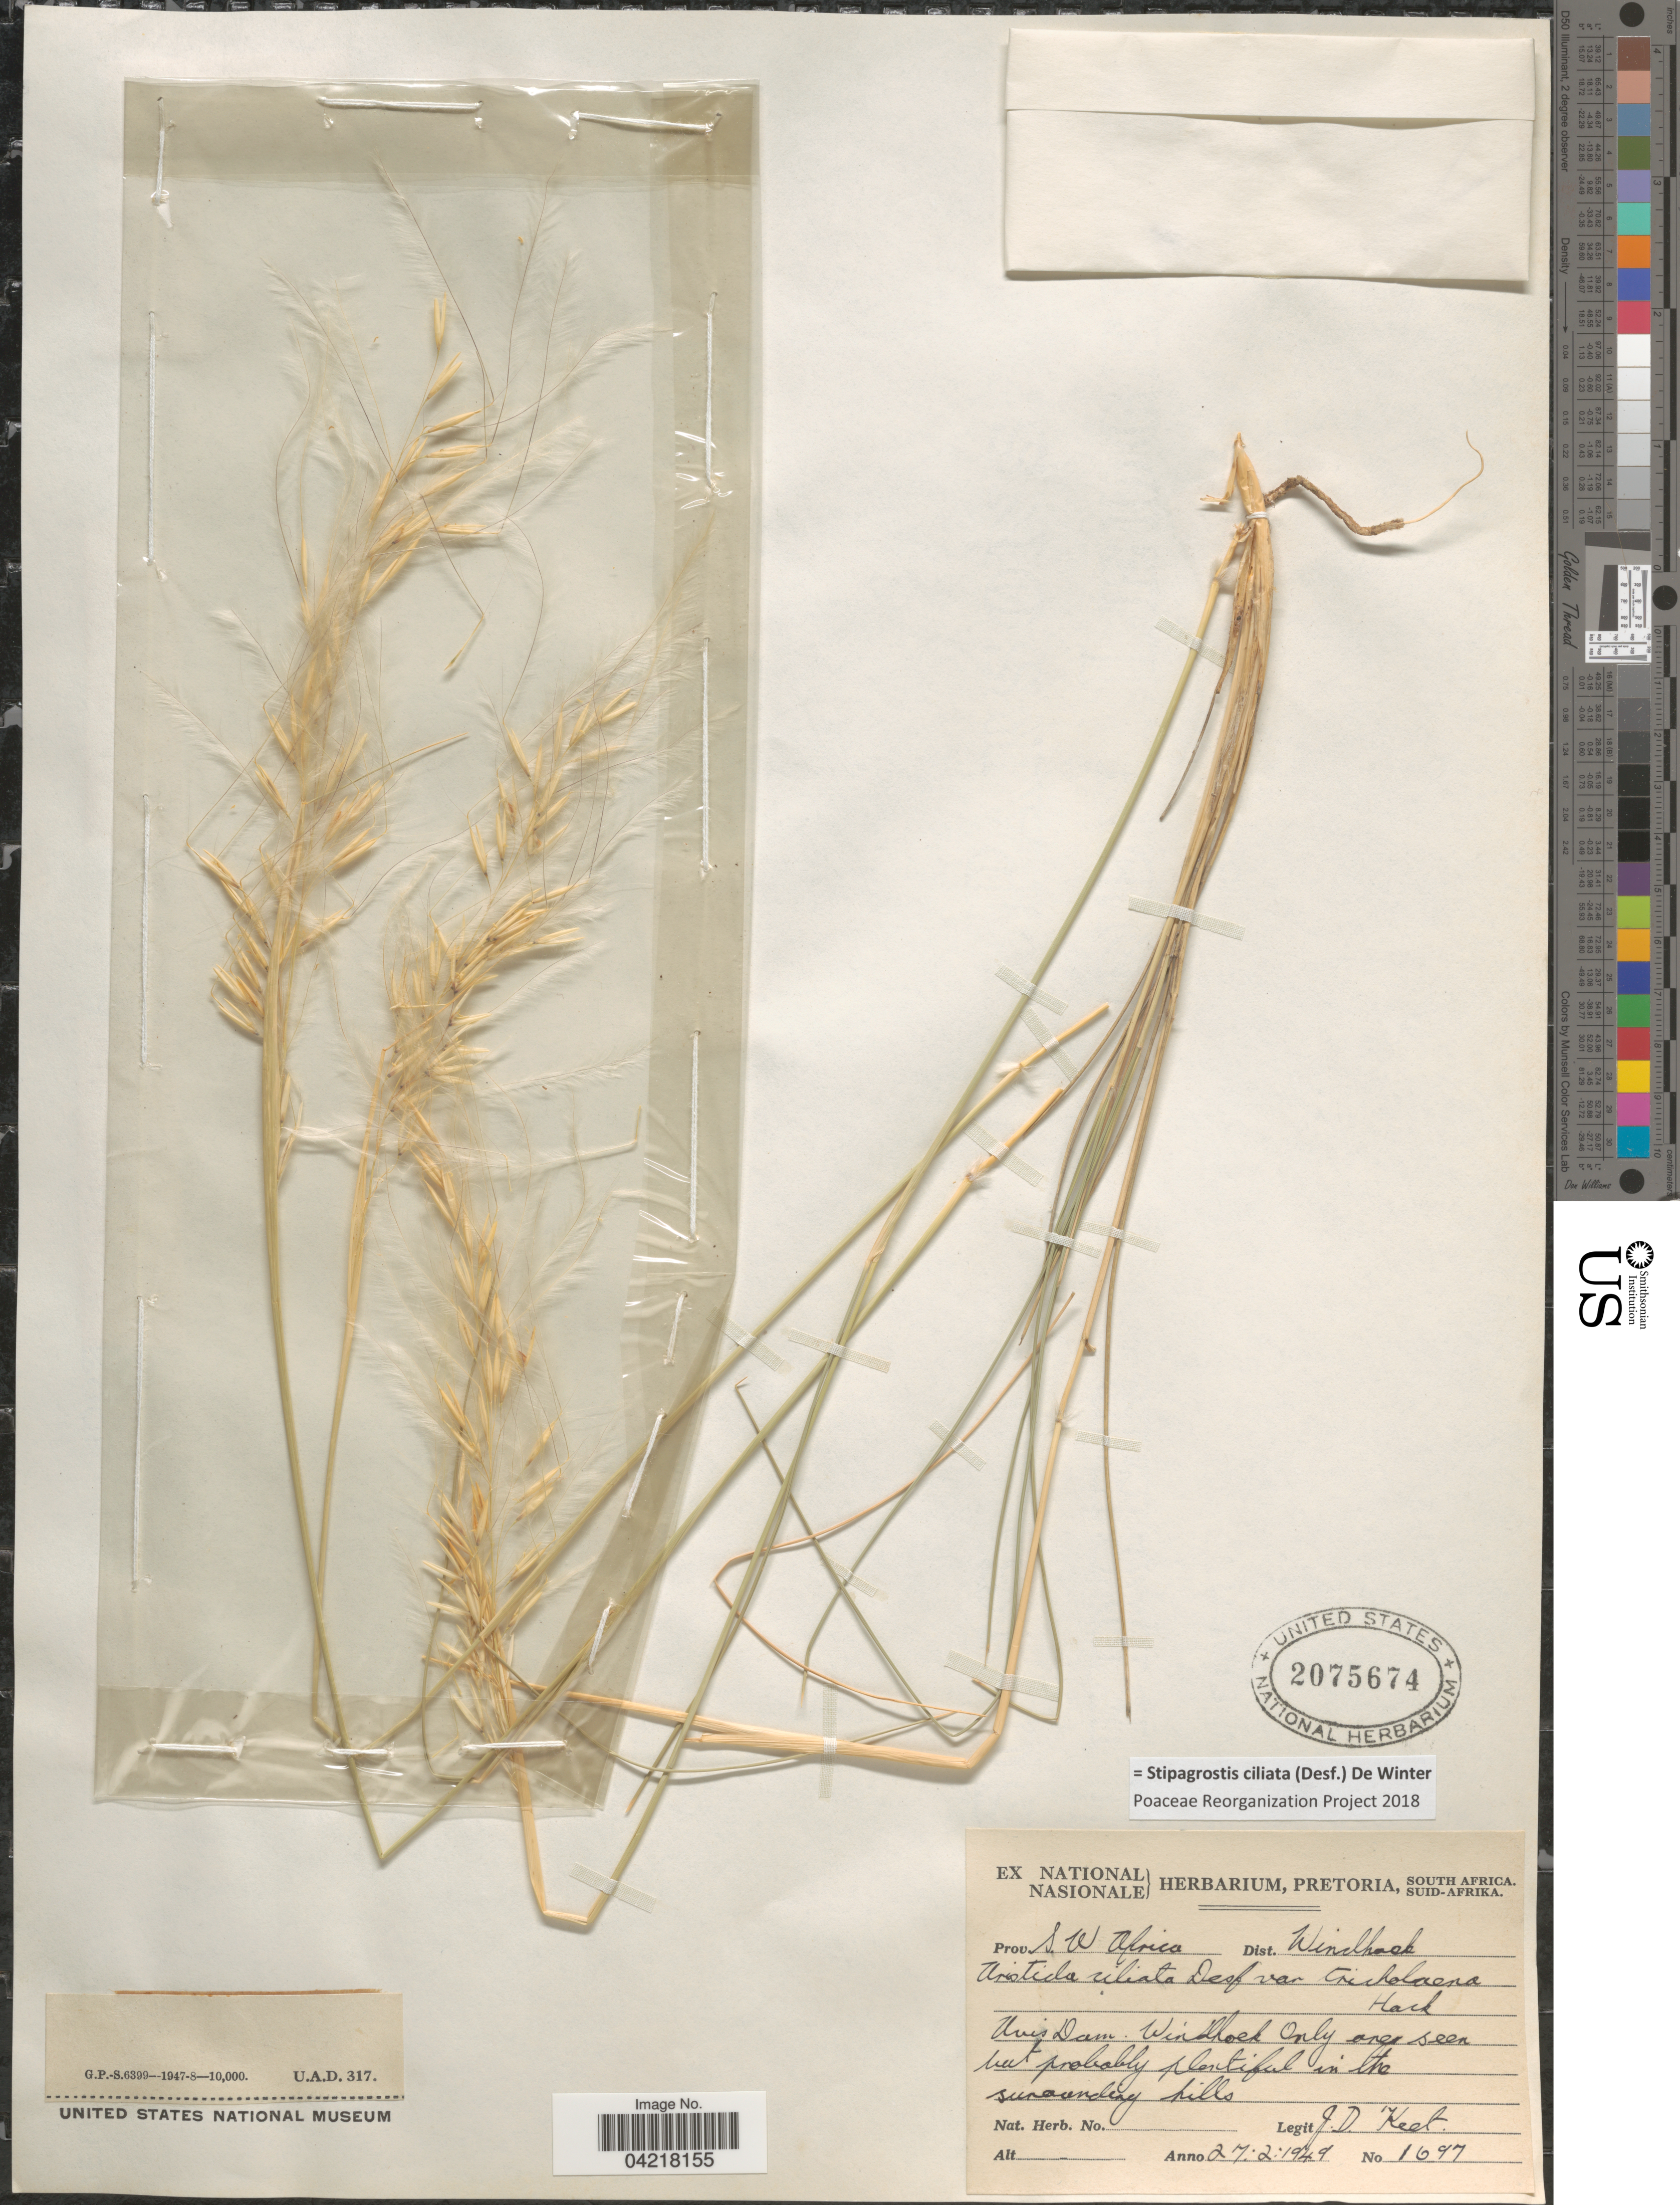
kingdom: Plantae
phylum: Tracheophyta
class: Liliopsida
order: Poales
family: Poaceae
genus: Stipagrostis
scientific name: Stipagrostis ciliata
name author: (Desf.) De Winter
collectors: J. Keet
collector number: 1697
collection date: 1949-02-27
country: Namibia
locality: Prov. S. W Africa. Dist. Windhoek. Unis Dam. Windhoek.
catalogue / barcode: US 2075674